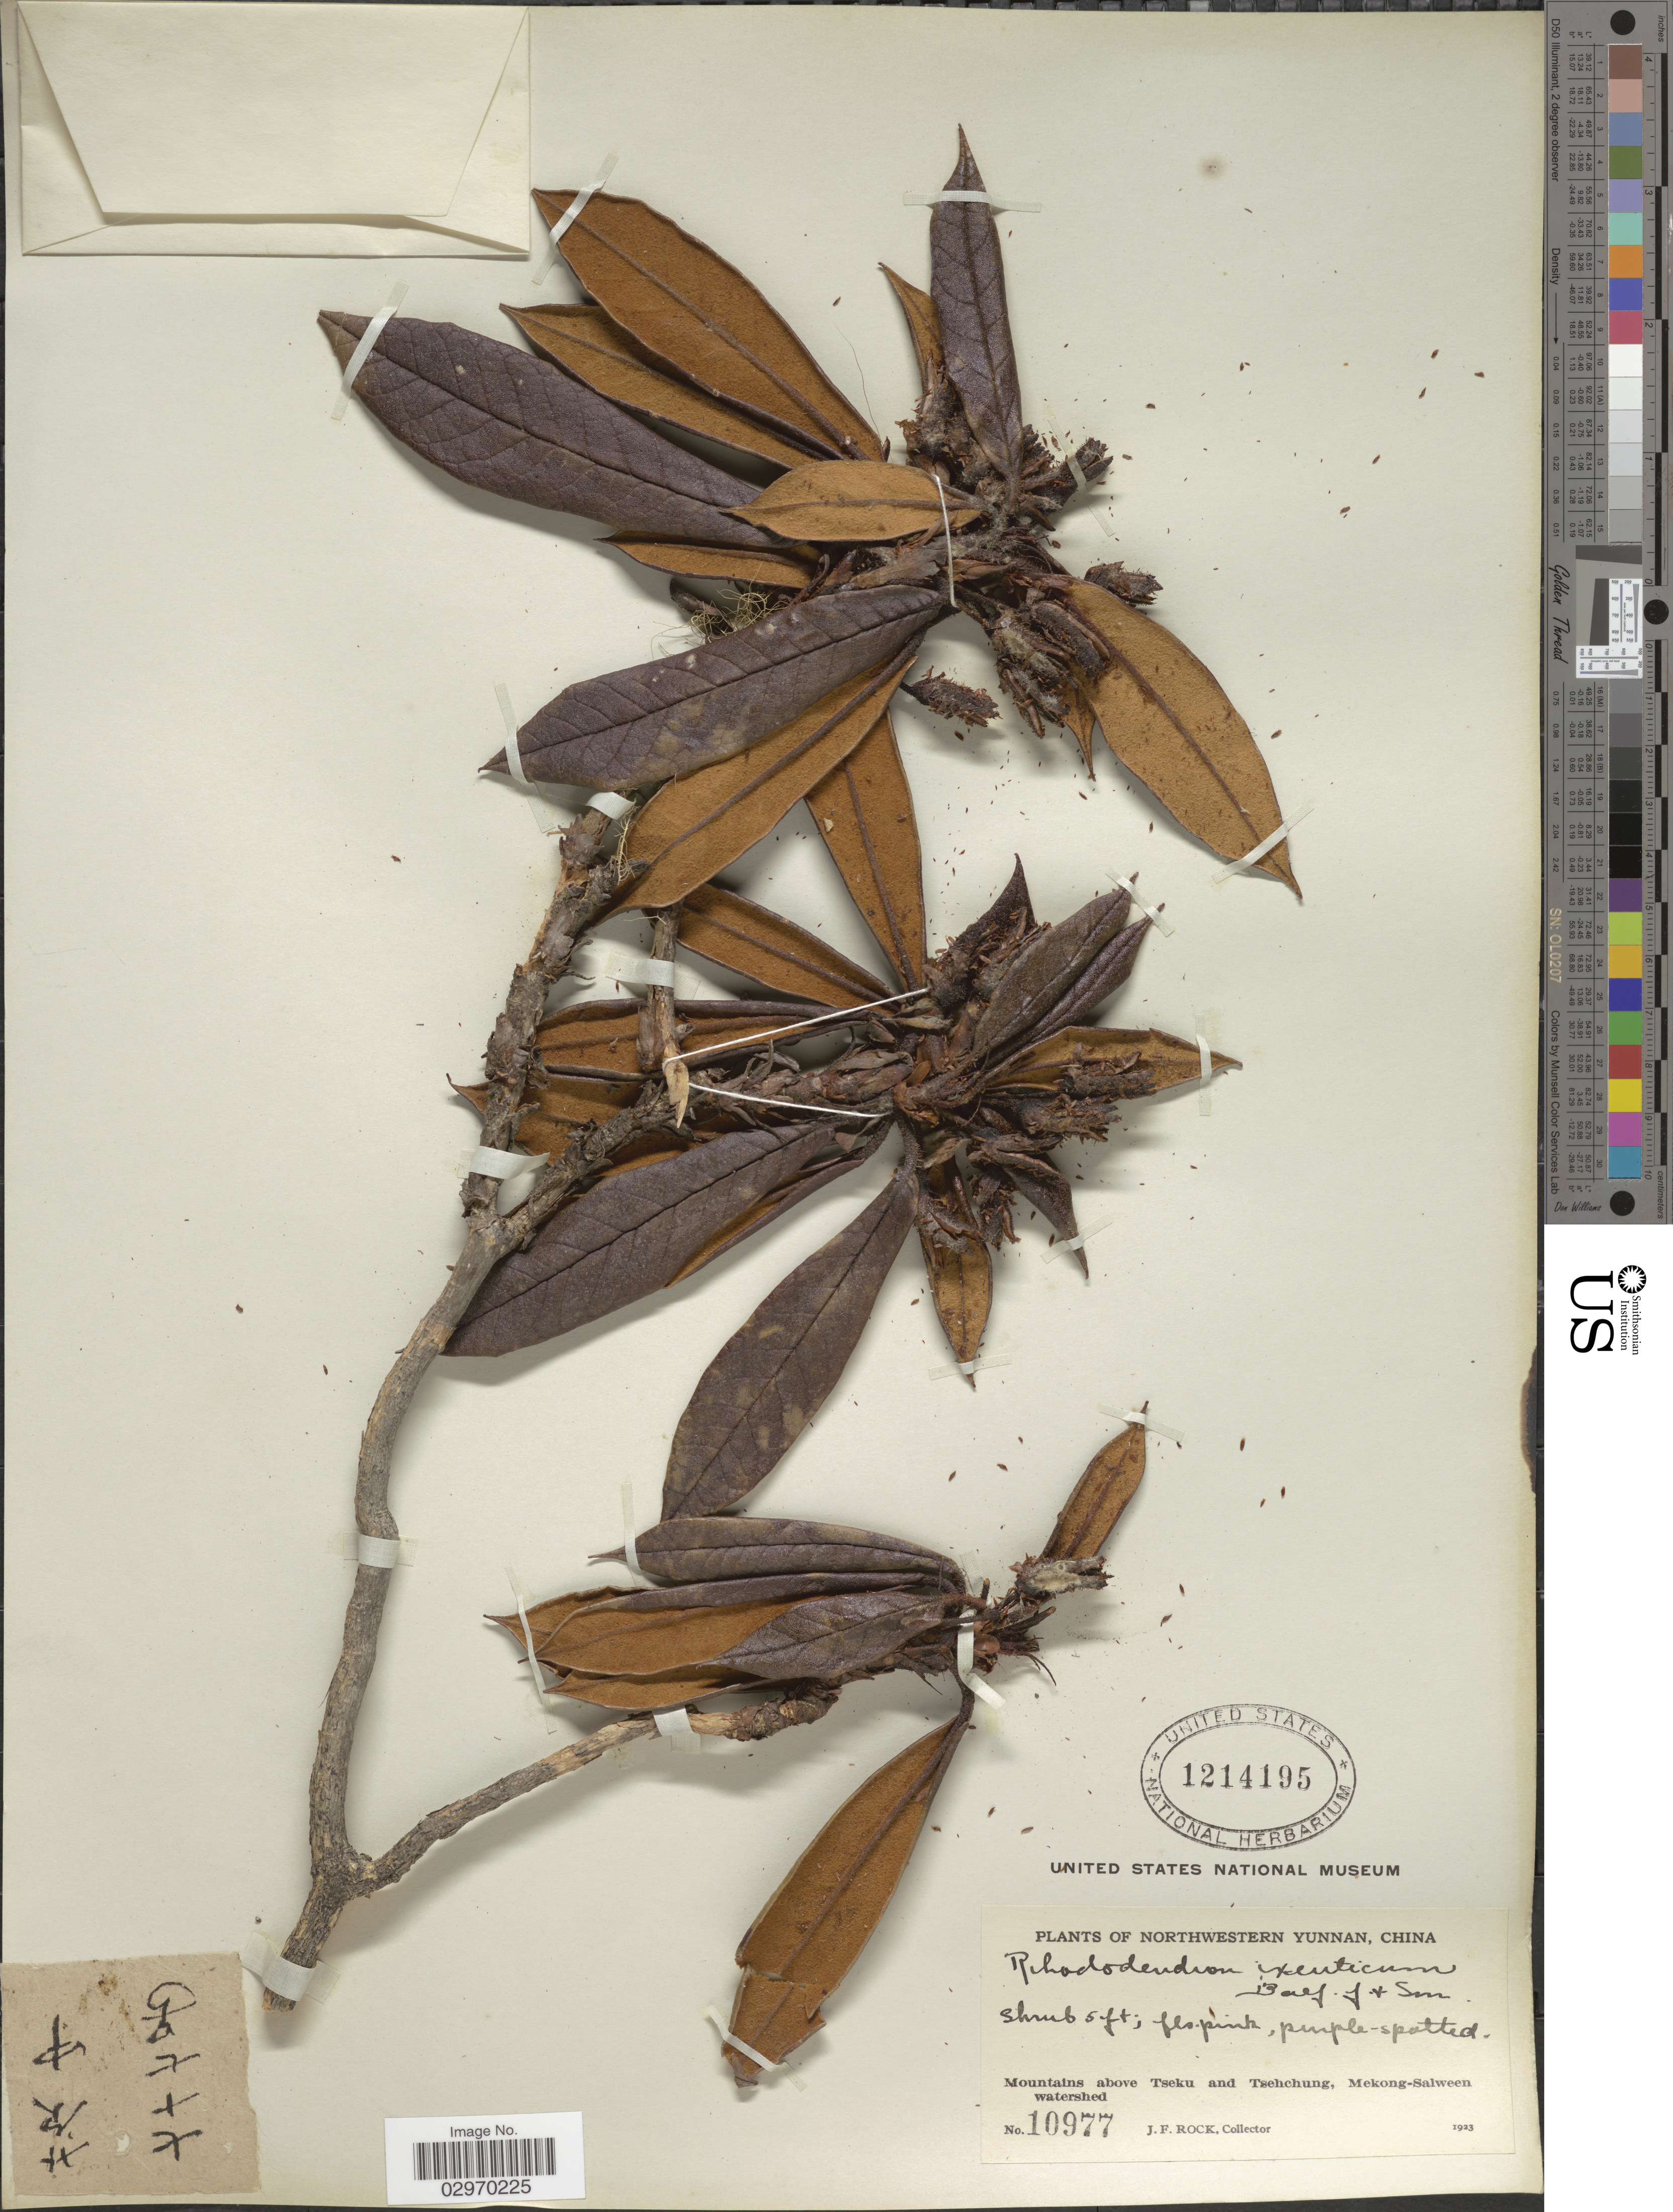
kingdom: Plantae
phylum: Tracheophyta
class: Magnoliopsida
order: Ericales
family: Ericaceae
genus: Rhododendron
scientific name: Rhododendron crinigerum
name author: Franch.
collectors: J. Rock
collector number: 10977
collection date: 1923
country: China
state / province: Yunnan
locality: Northwestern Yunnan, Mountains above Tseku and Tsehchung, Mekong-Salween watershed.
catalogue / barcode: US 1214195